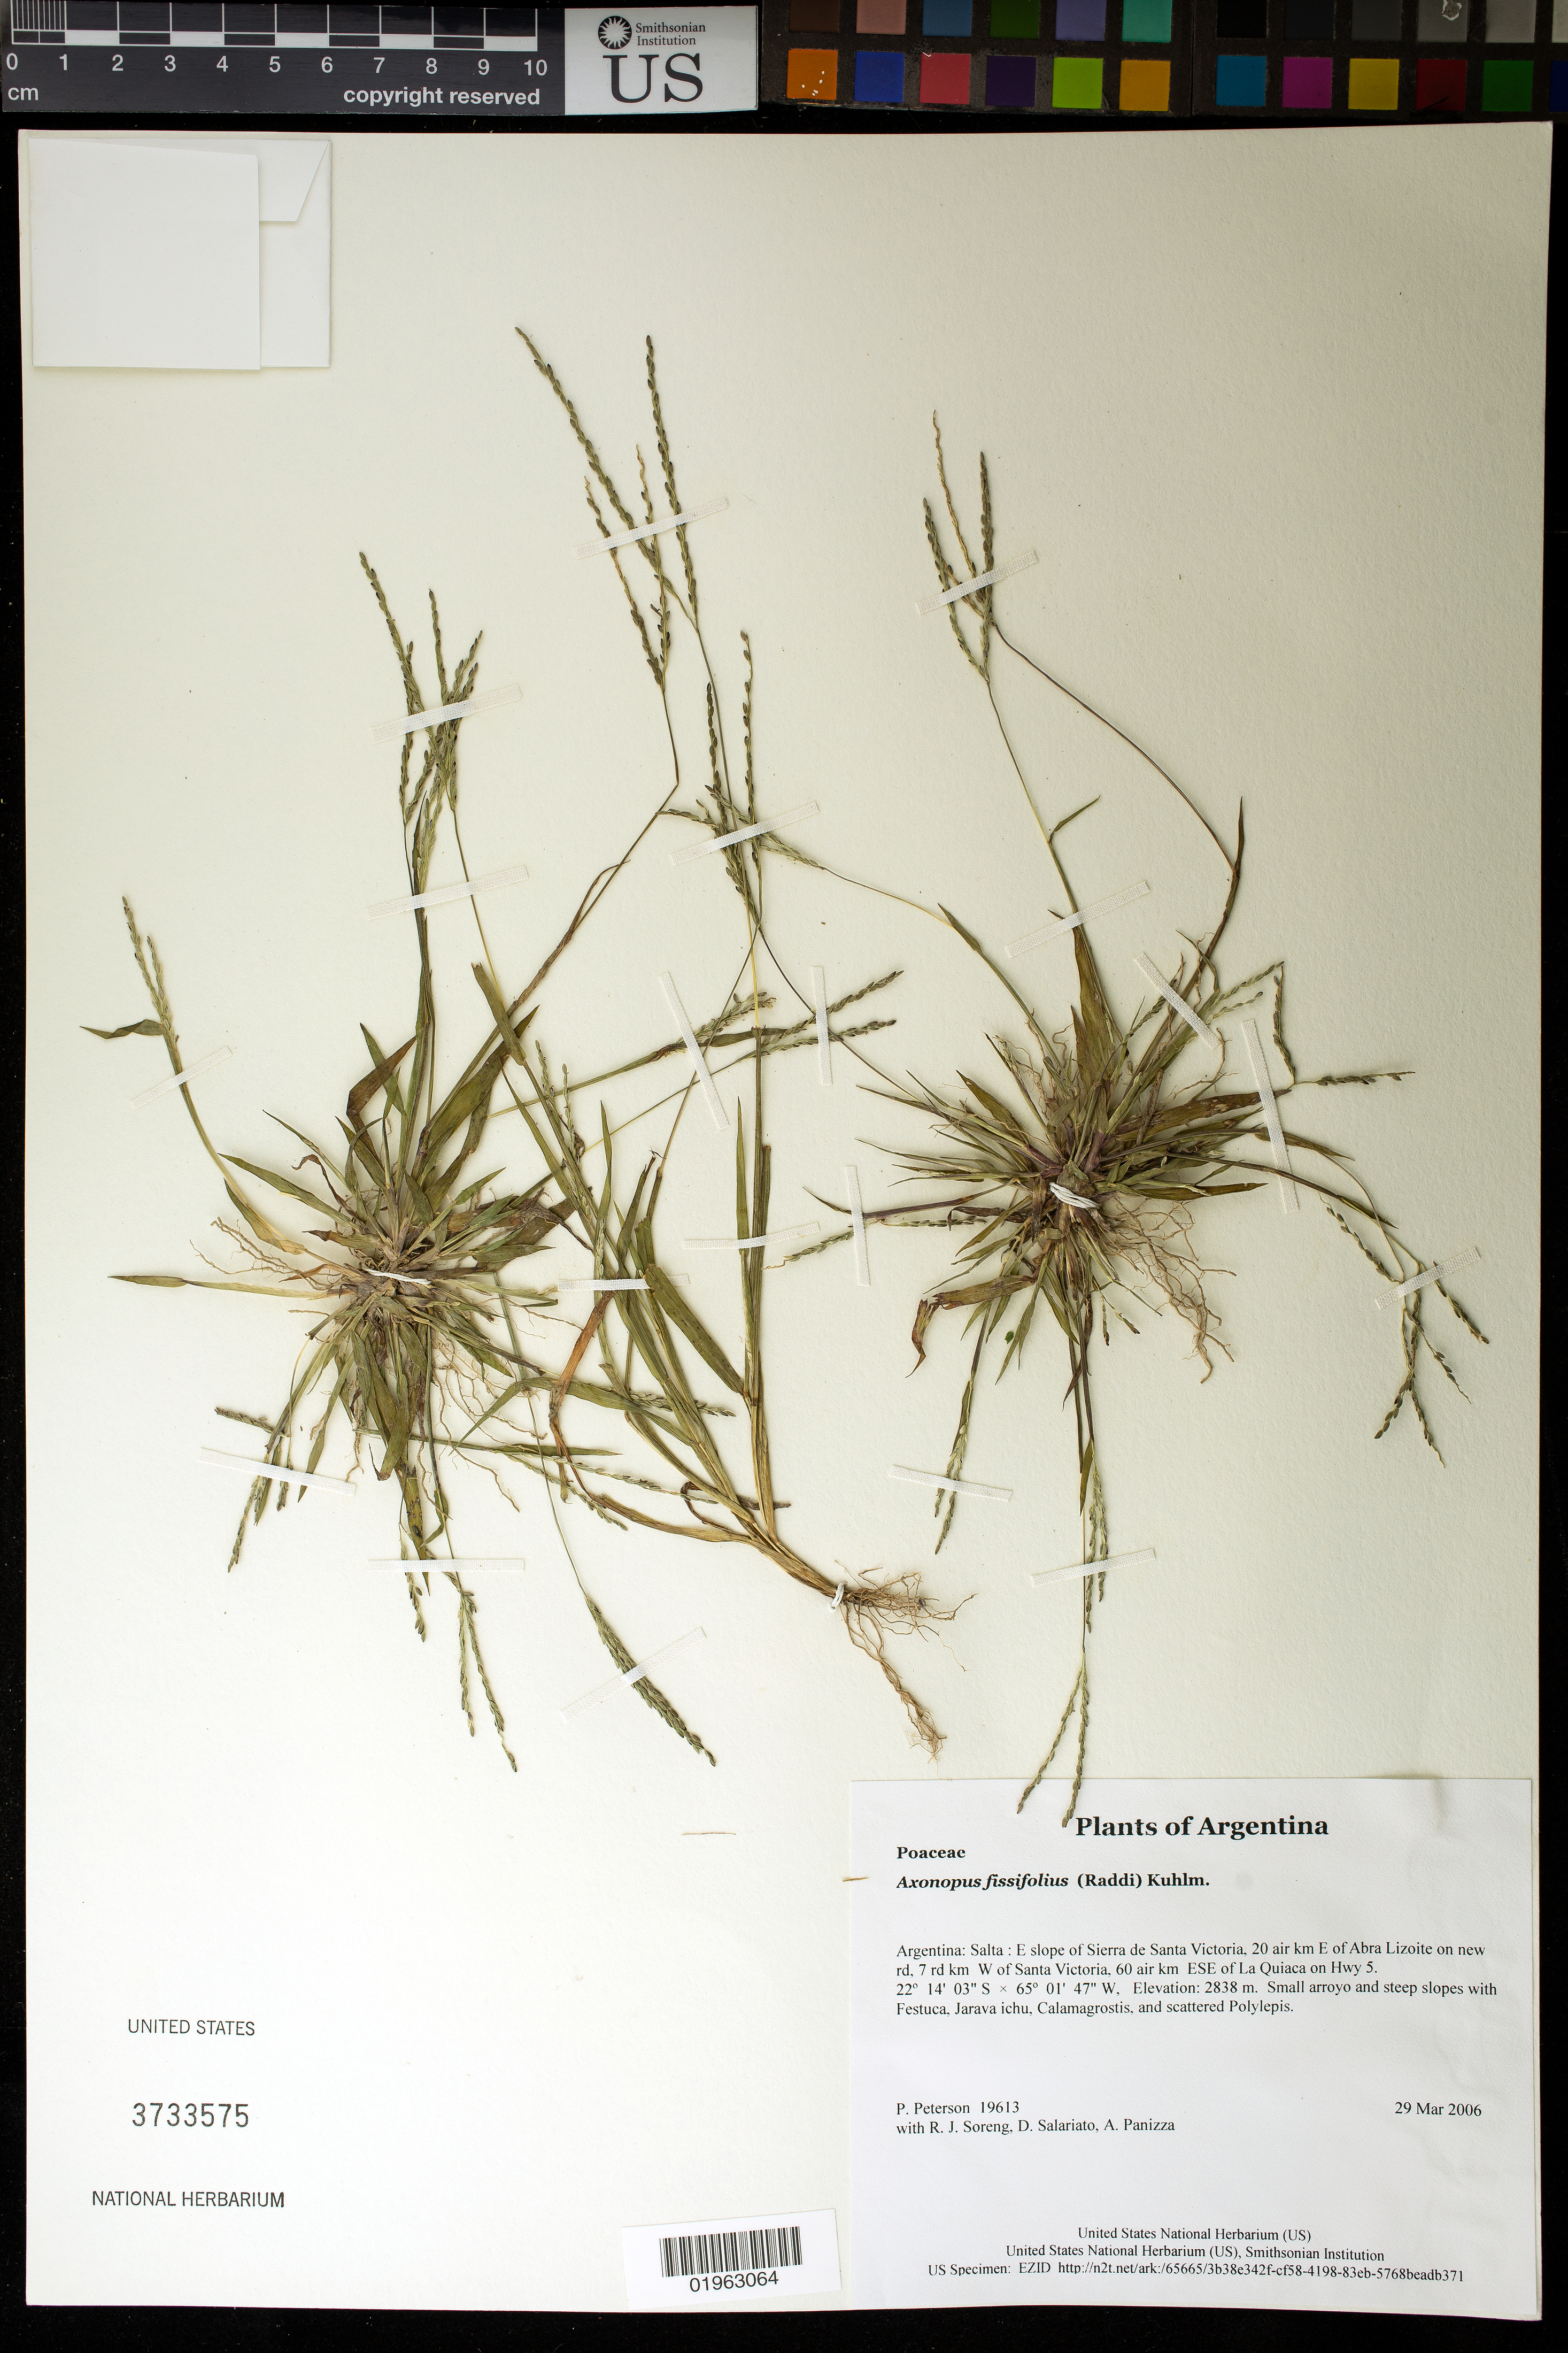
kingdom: Plantae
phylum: Tracheophyta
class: Liliopsida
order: Poales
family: Poaceae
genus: Axonopus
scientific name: Axonopus fissifolius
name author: (Raddi) Kuhlm.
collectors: P. M. Peterson, R. J. Soreng, D. Salariato & A. Panizza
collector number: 19613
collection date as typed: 29 Mar 2006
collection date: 2006-03-29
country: Argentina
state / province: Salta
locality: E slope of Sierra de Santa Victoria, 20 air km E of Abra Lizoite on new rd, 7 rd km W of Santa Victoria, 60 air km ESE of La Quiaca on Hwy 5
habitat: Small arroyo and steep slopes with Festuca, Jarava ichu, Calamagrostis, and scattered Polylepis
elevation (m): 2838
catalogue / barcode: US 3733575